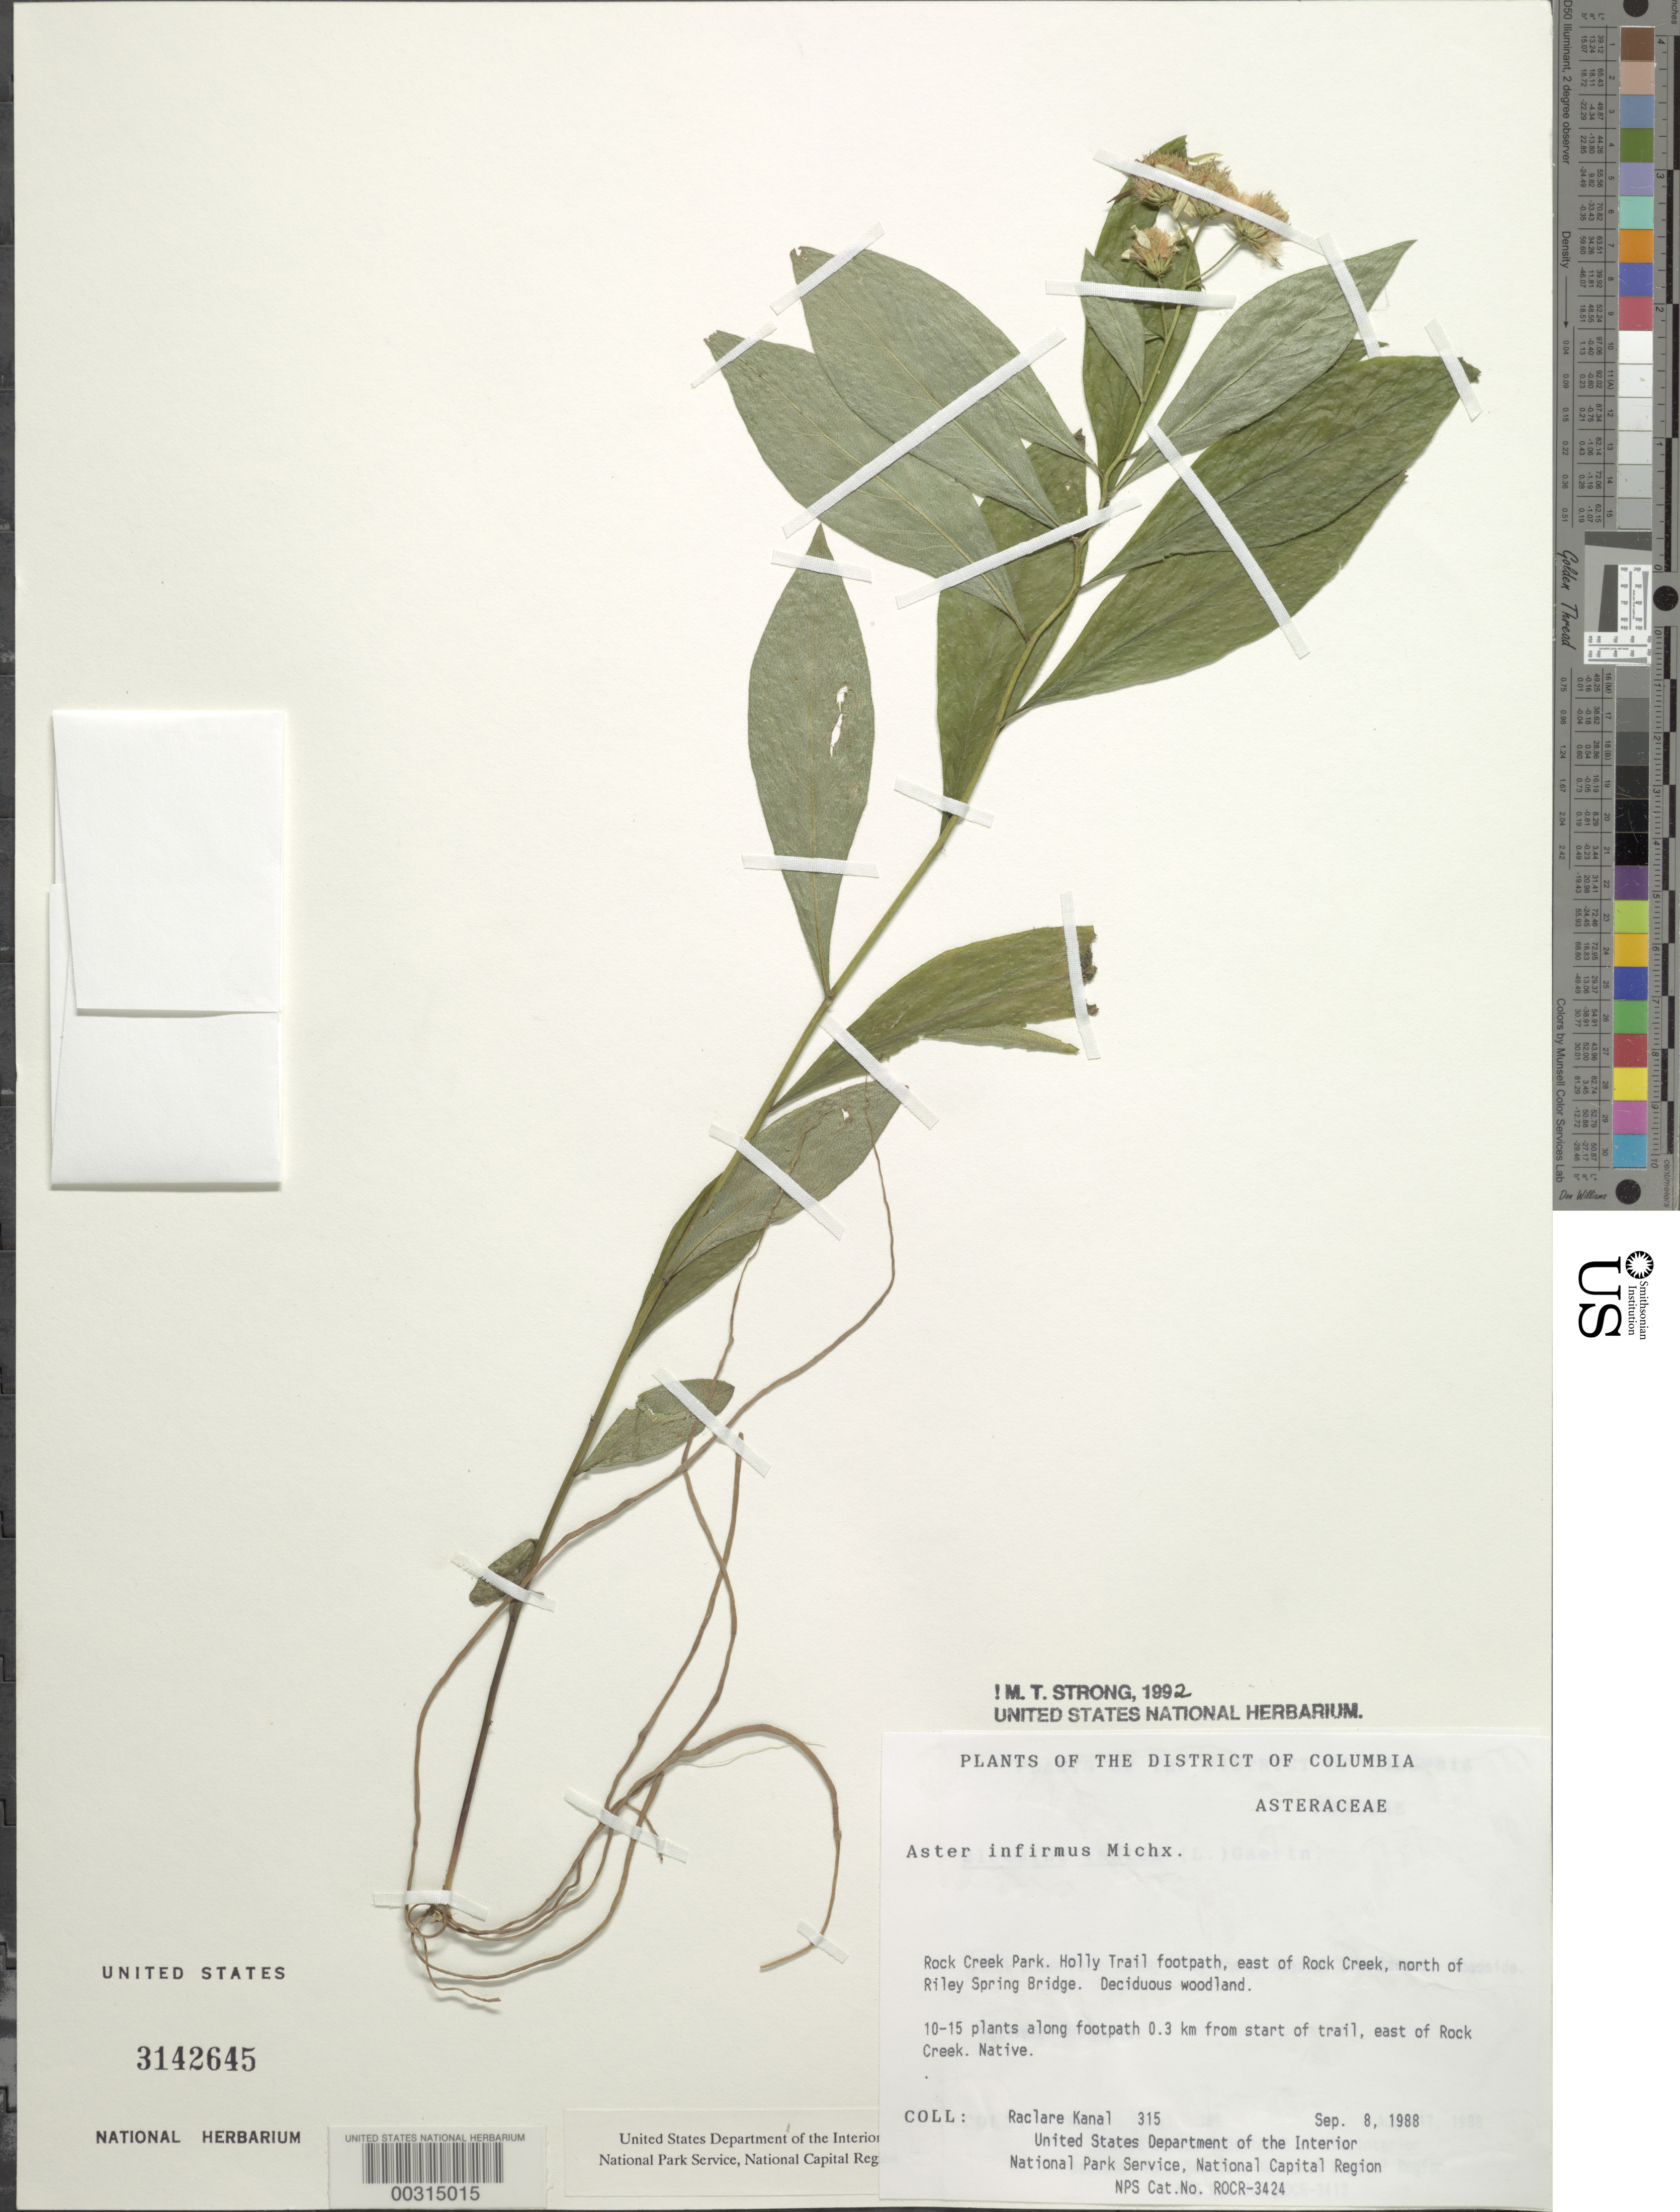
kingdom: Plantae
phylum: Tracheophyta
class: Magnoliopsida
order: Asterales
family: Asteraceae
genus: Doellingeria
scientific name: Doellingeria infirma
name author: (Michx.) Greene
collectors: R. Kanal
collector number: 315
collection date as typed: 08 Sep 1988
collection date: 1988-09-08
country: United States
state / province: District of Columbia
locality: Rock Creek Park, Holly trail footpath N of Riley Spring Bridge Rock Creek Park & vicinity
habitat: Deciduous woodland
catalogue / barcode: US 3142645